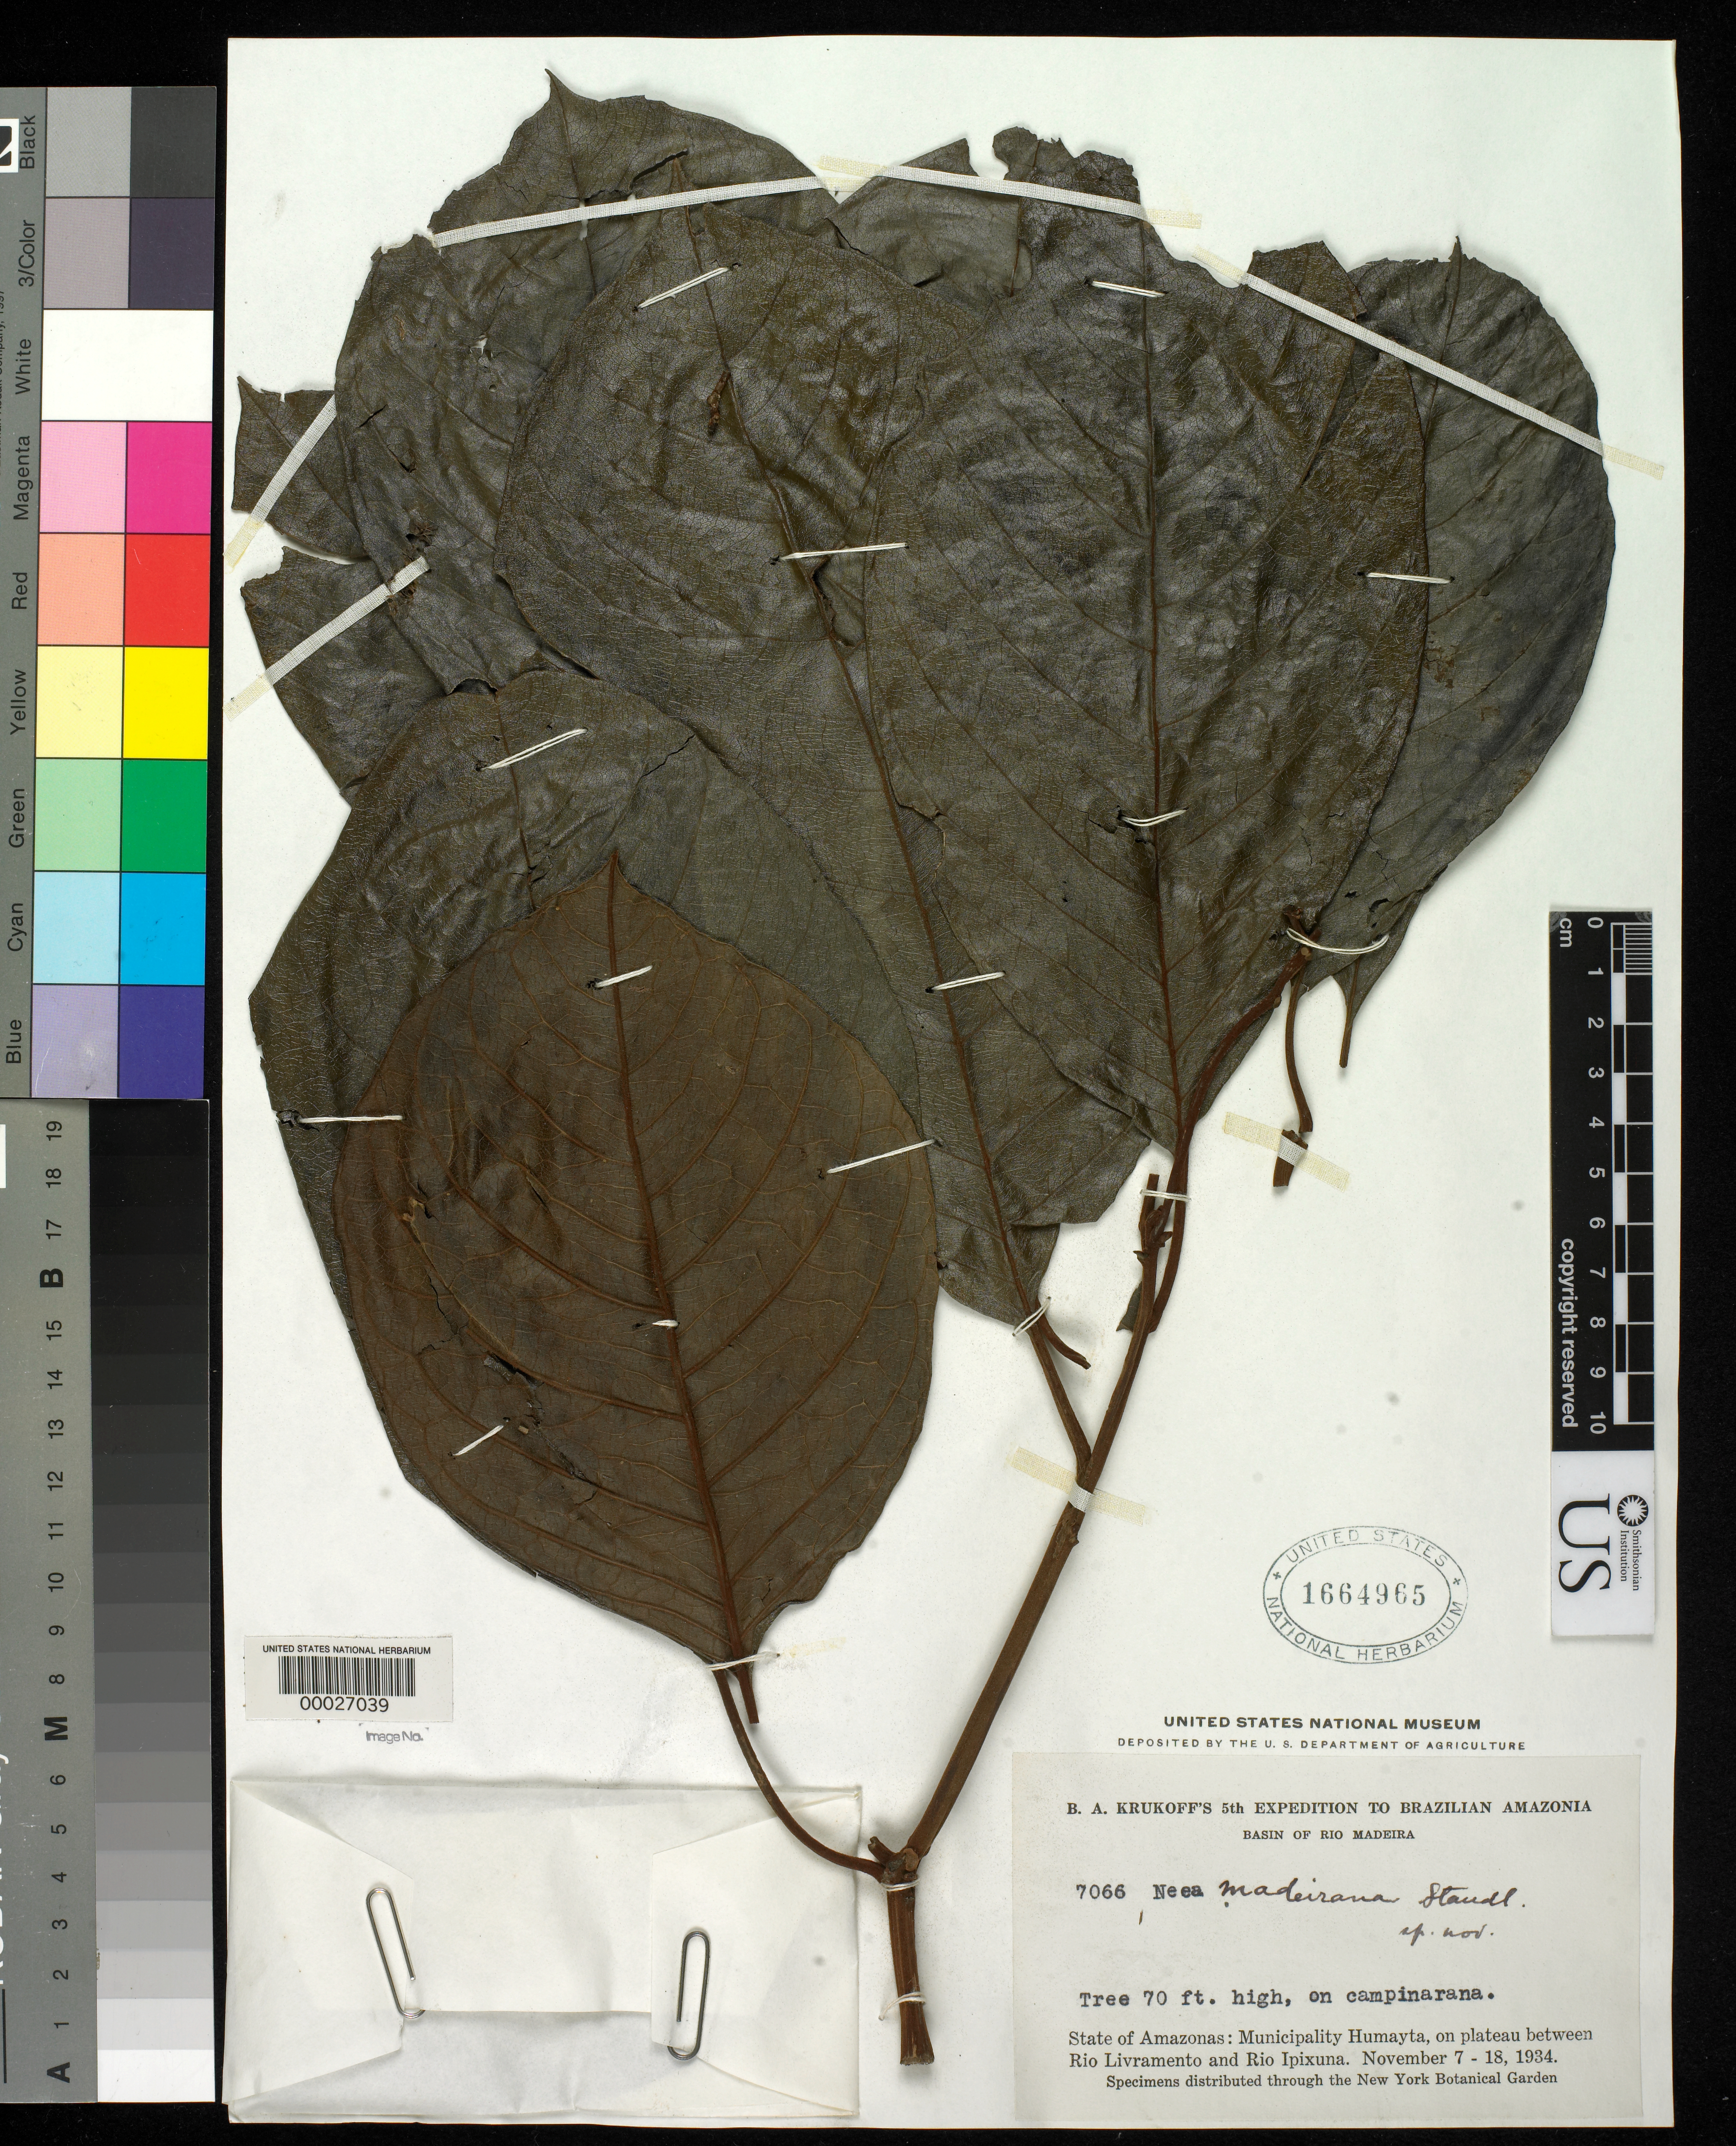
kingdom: Plantae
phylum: Tracheophyta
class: Magnoliopsida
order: Caryophyllales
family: Nyctaginaceae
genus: Neea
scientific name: Neea madeirana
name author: Standl.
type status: Isotype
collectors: B. A. Krukoff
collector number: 7066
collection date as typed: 07 Nov 1934 to 18 Nov 1934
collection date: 1934-11-07/1934-11-18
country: Brazil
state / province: Amazonas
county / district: Humaitá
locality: Between Rio Livramento and Rio Ipixuna, basin of Rio Madeiro.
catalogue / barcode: US 1664965